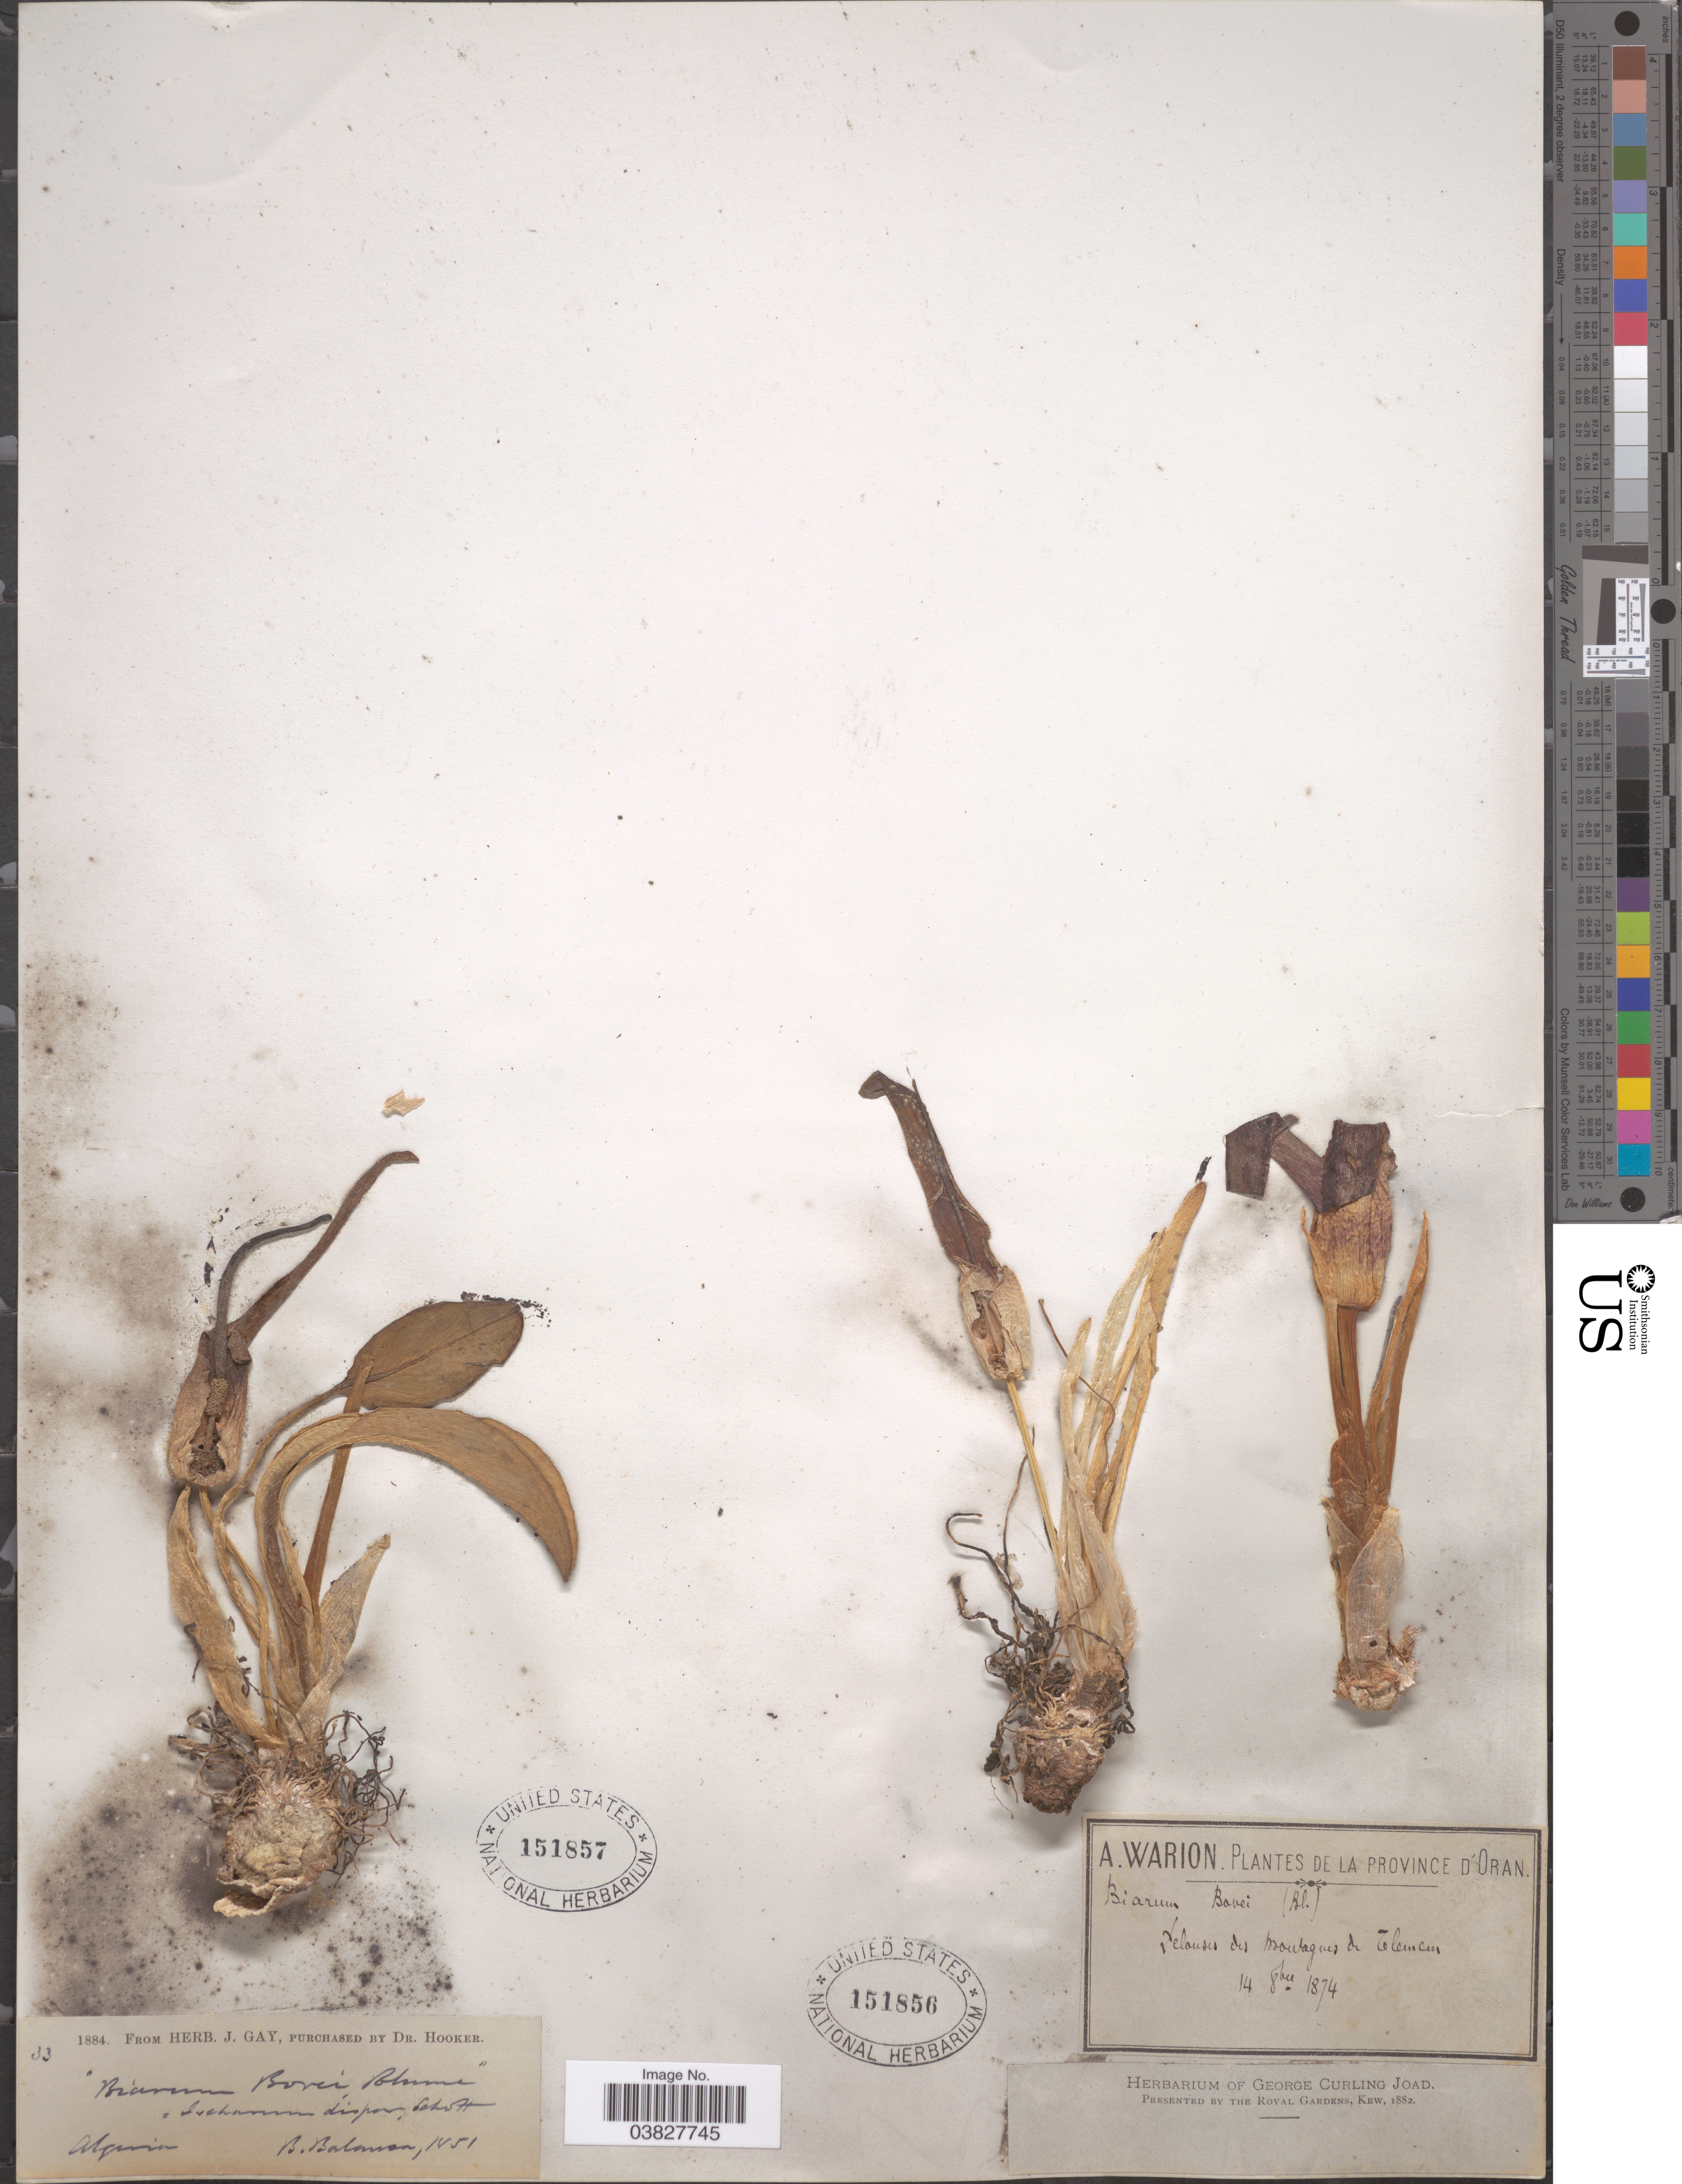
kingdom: Plantae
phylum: Tracheophyta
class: Liliopsida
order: Alismatales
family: Araceae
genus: Biarum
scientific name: Biarum bovei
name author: Blume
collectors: A. Warion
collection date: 1874-08-14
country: Algeria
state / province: Oran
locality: Delouses des montagnes de Tlemcen.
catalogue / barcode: US 151856-2